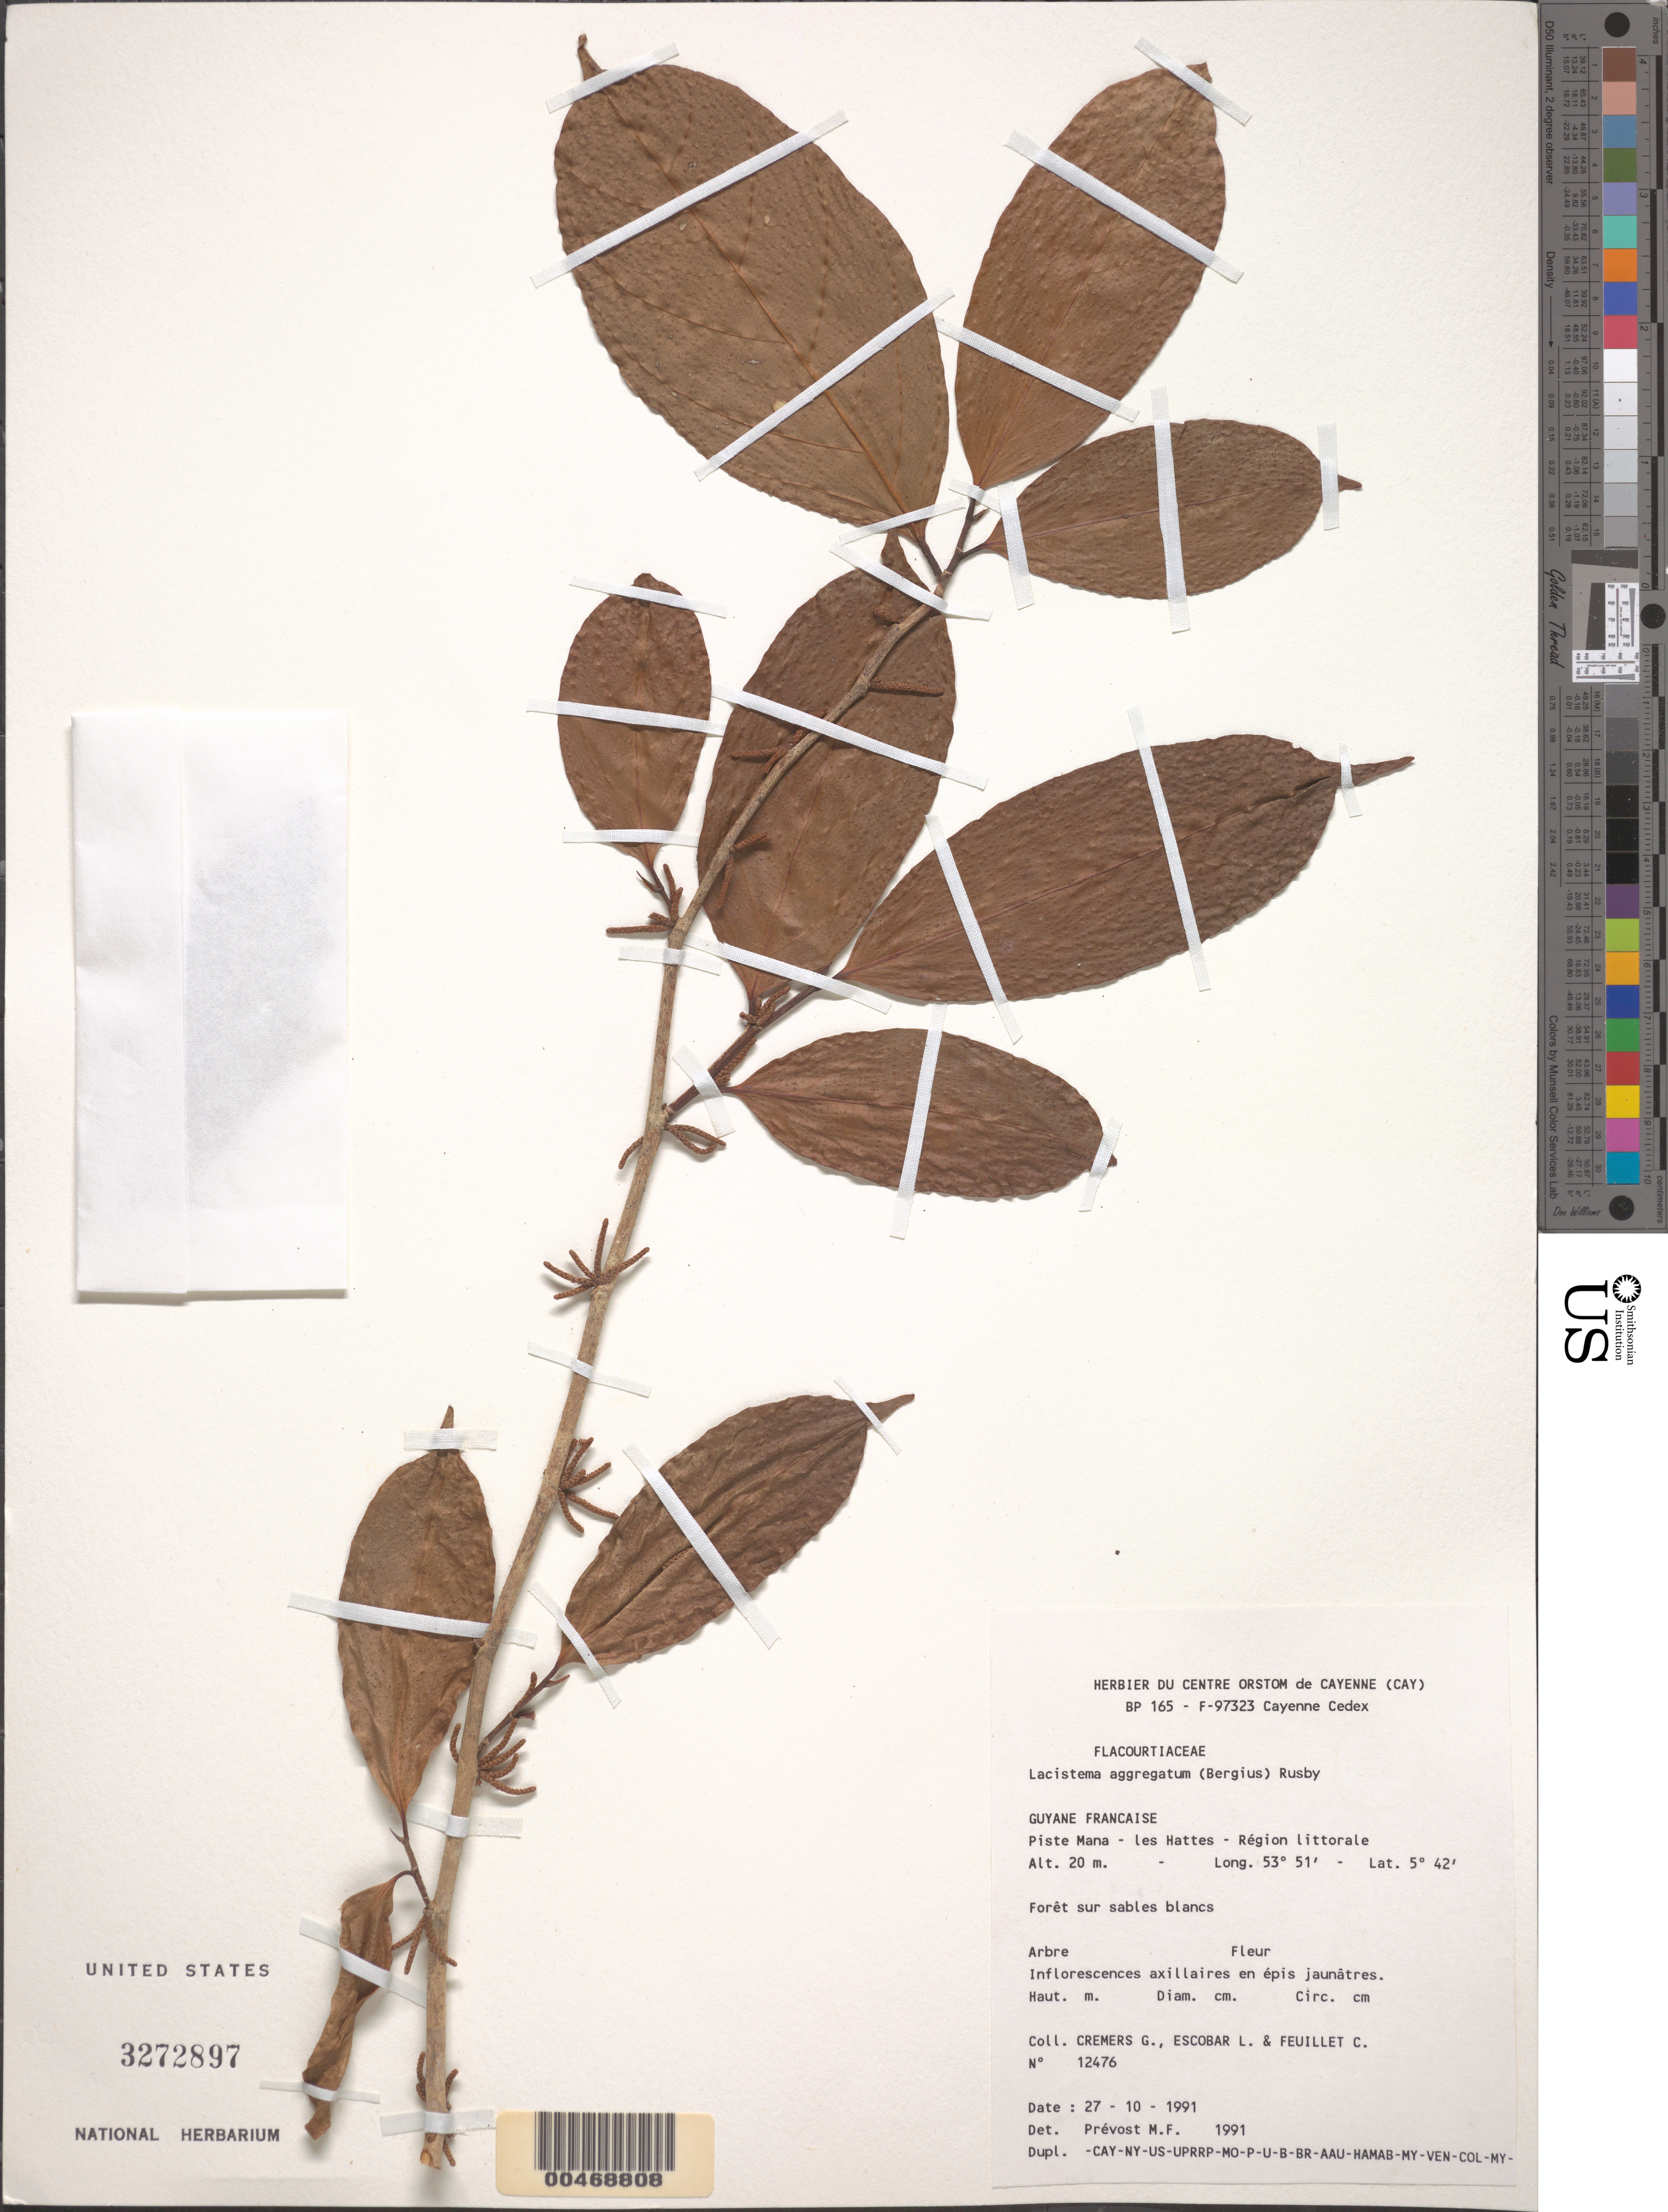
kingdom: Plantae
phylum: Tracheophyta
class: Magnoliopsida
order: Malpighiales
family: Lacistemataceae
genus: Lacistema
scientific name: Lacistema aggregatum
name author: (P.J. Bergius) Rusby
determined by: Prévost, M.-F.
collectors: G. Cremers, L. Escobar & C. Feuillet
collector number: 12476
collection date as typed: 27-Oct-91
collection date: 1991-10-27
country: French Guiana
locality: Piste Mana, les Hattes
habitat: Forest on white sand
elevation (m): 20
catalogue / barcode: US 3272897